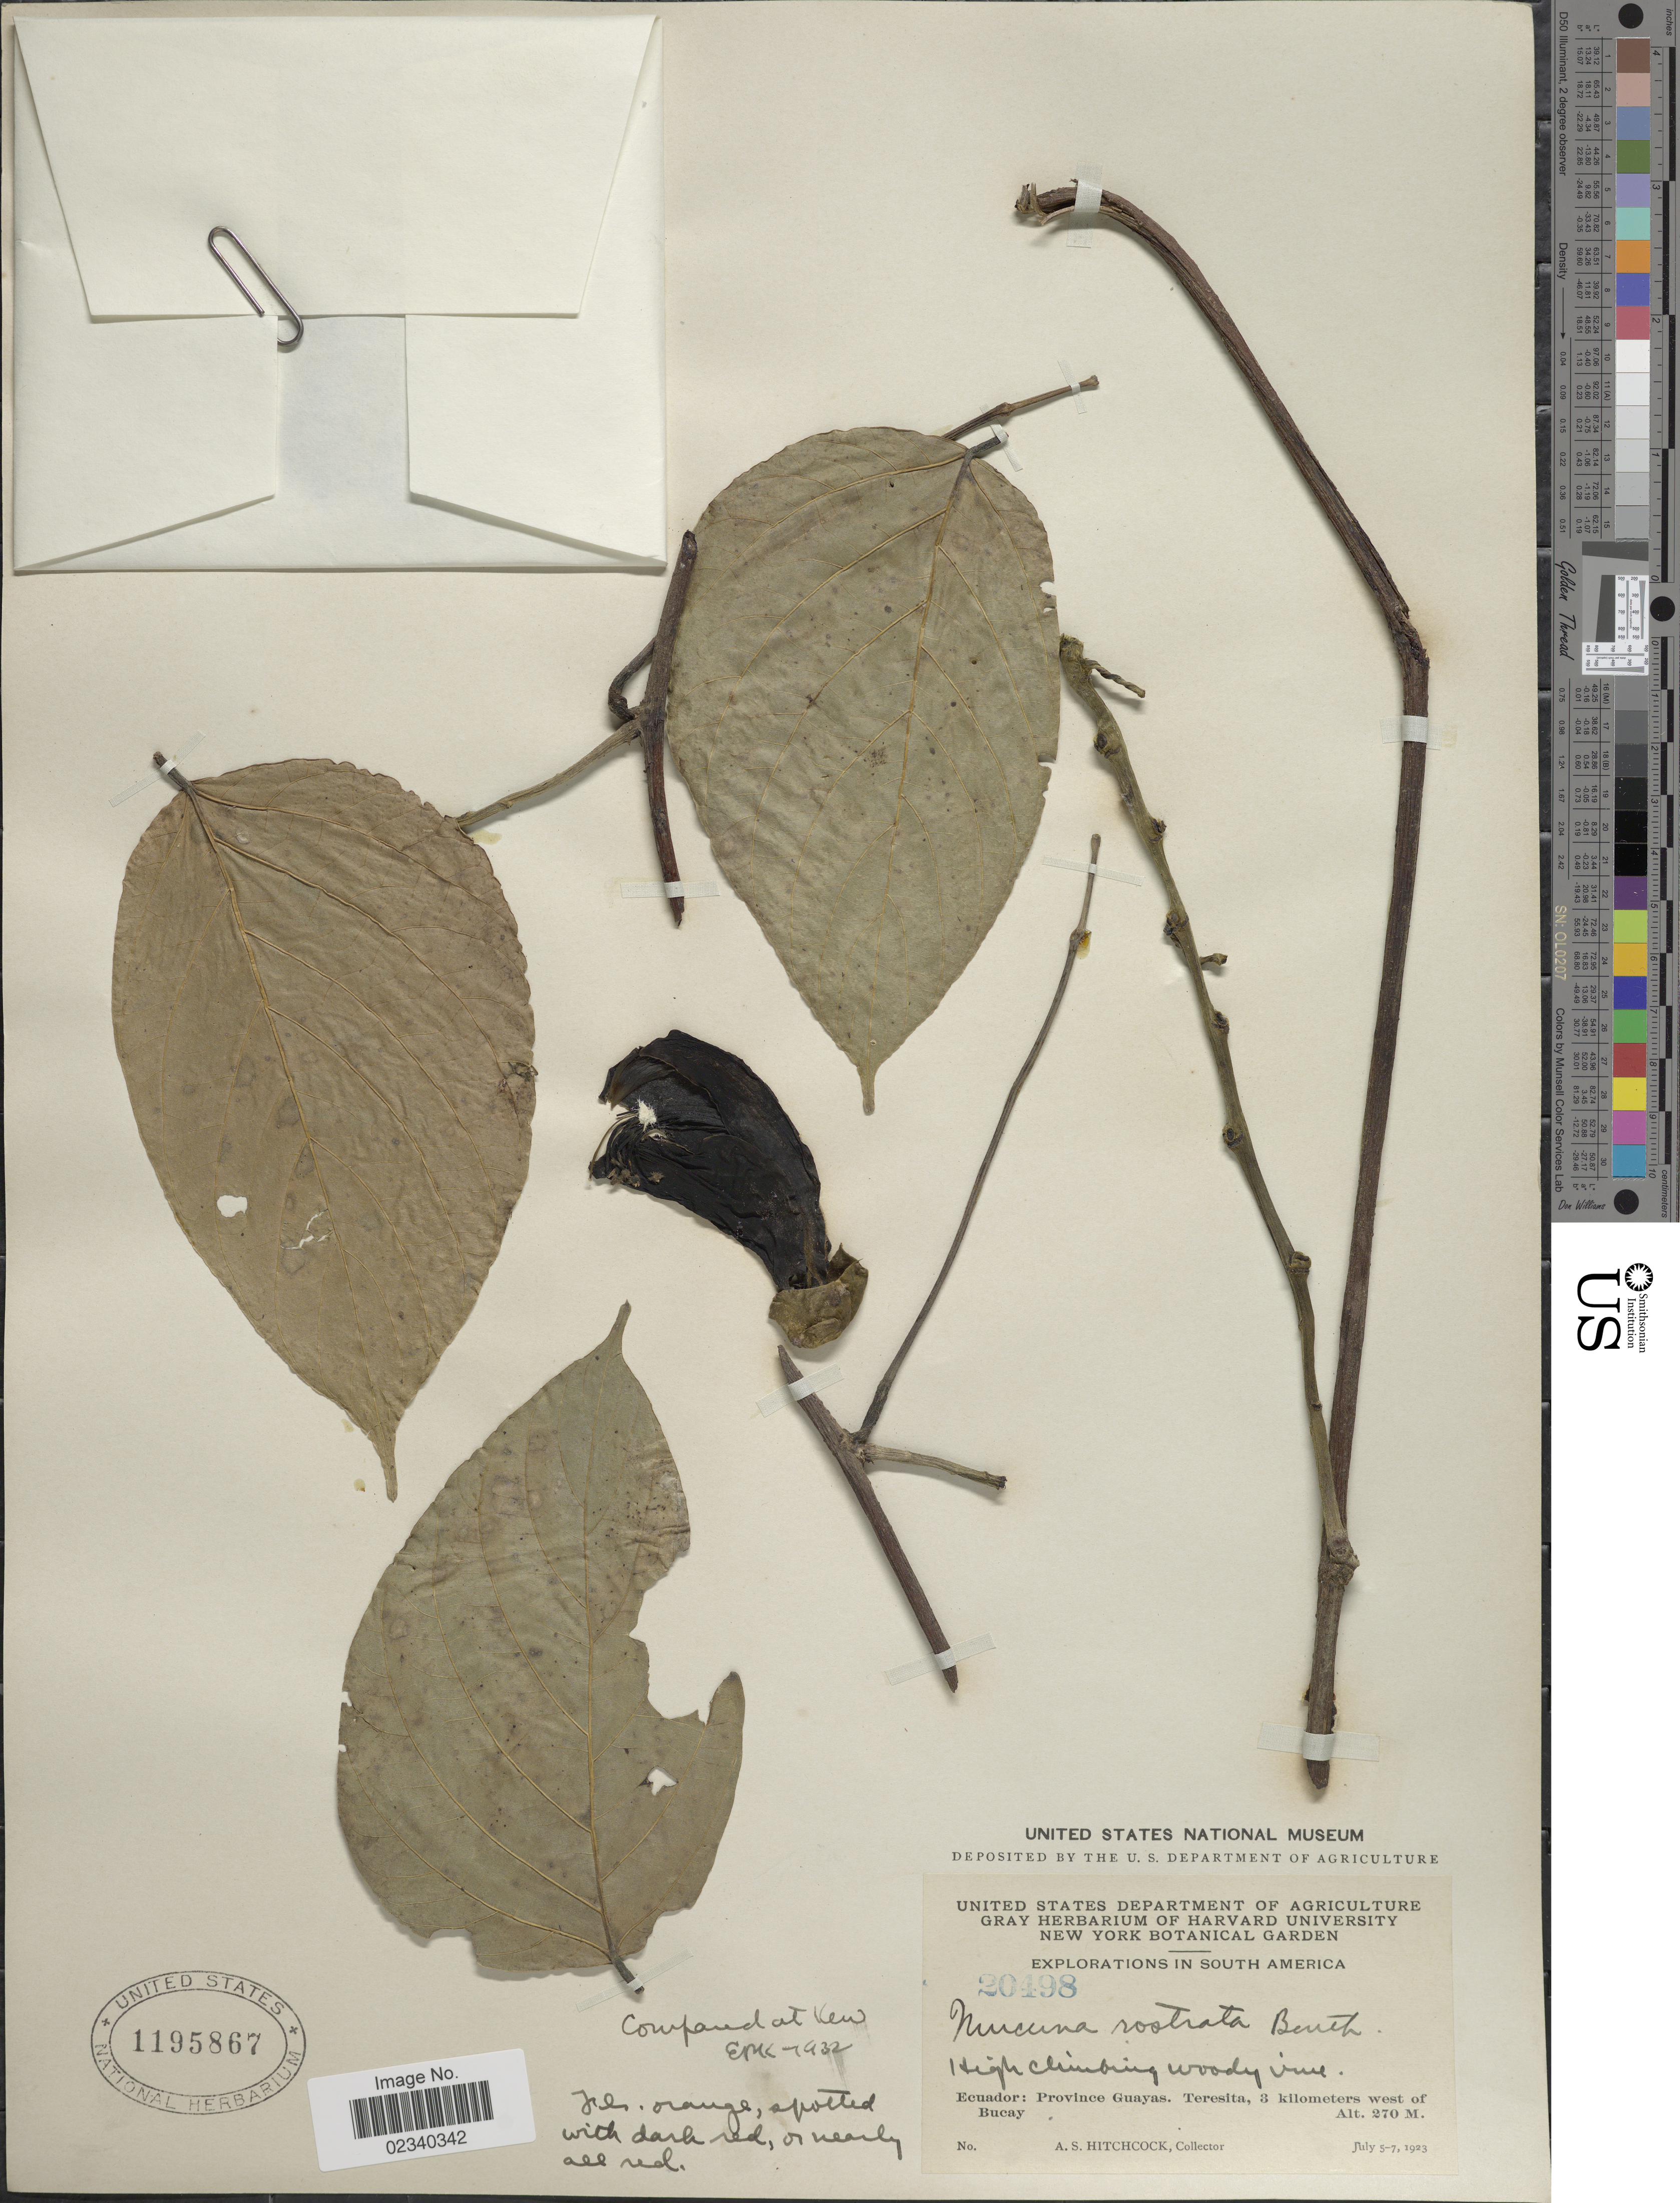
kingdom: Plantae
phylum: Tracheophyta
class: Magnoliopsida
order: Fabales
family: Fabaceae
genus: Mucuna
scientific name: Mucuna rostrata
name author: Benth.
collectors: A. S. Hitchcock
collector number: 20498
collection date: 1923-07-05/1923-07-07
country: Ecuador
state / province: Guayas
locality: Province Guayas, Teresita, 3 kilometers west of Bucay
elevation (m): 270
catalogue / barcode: US 1195867